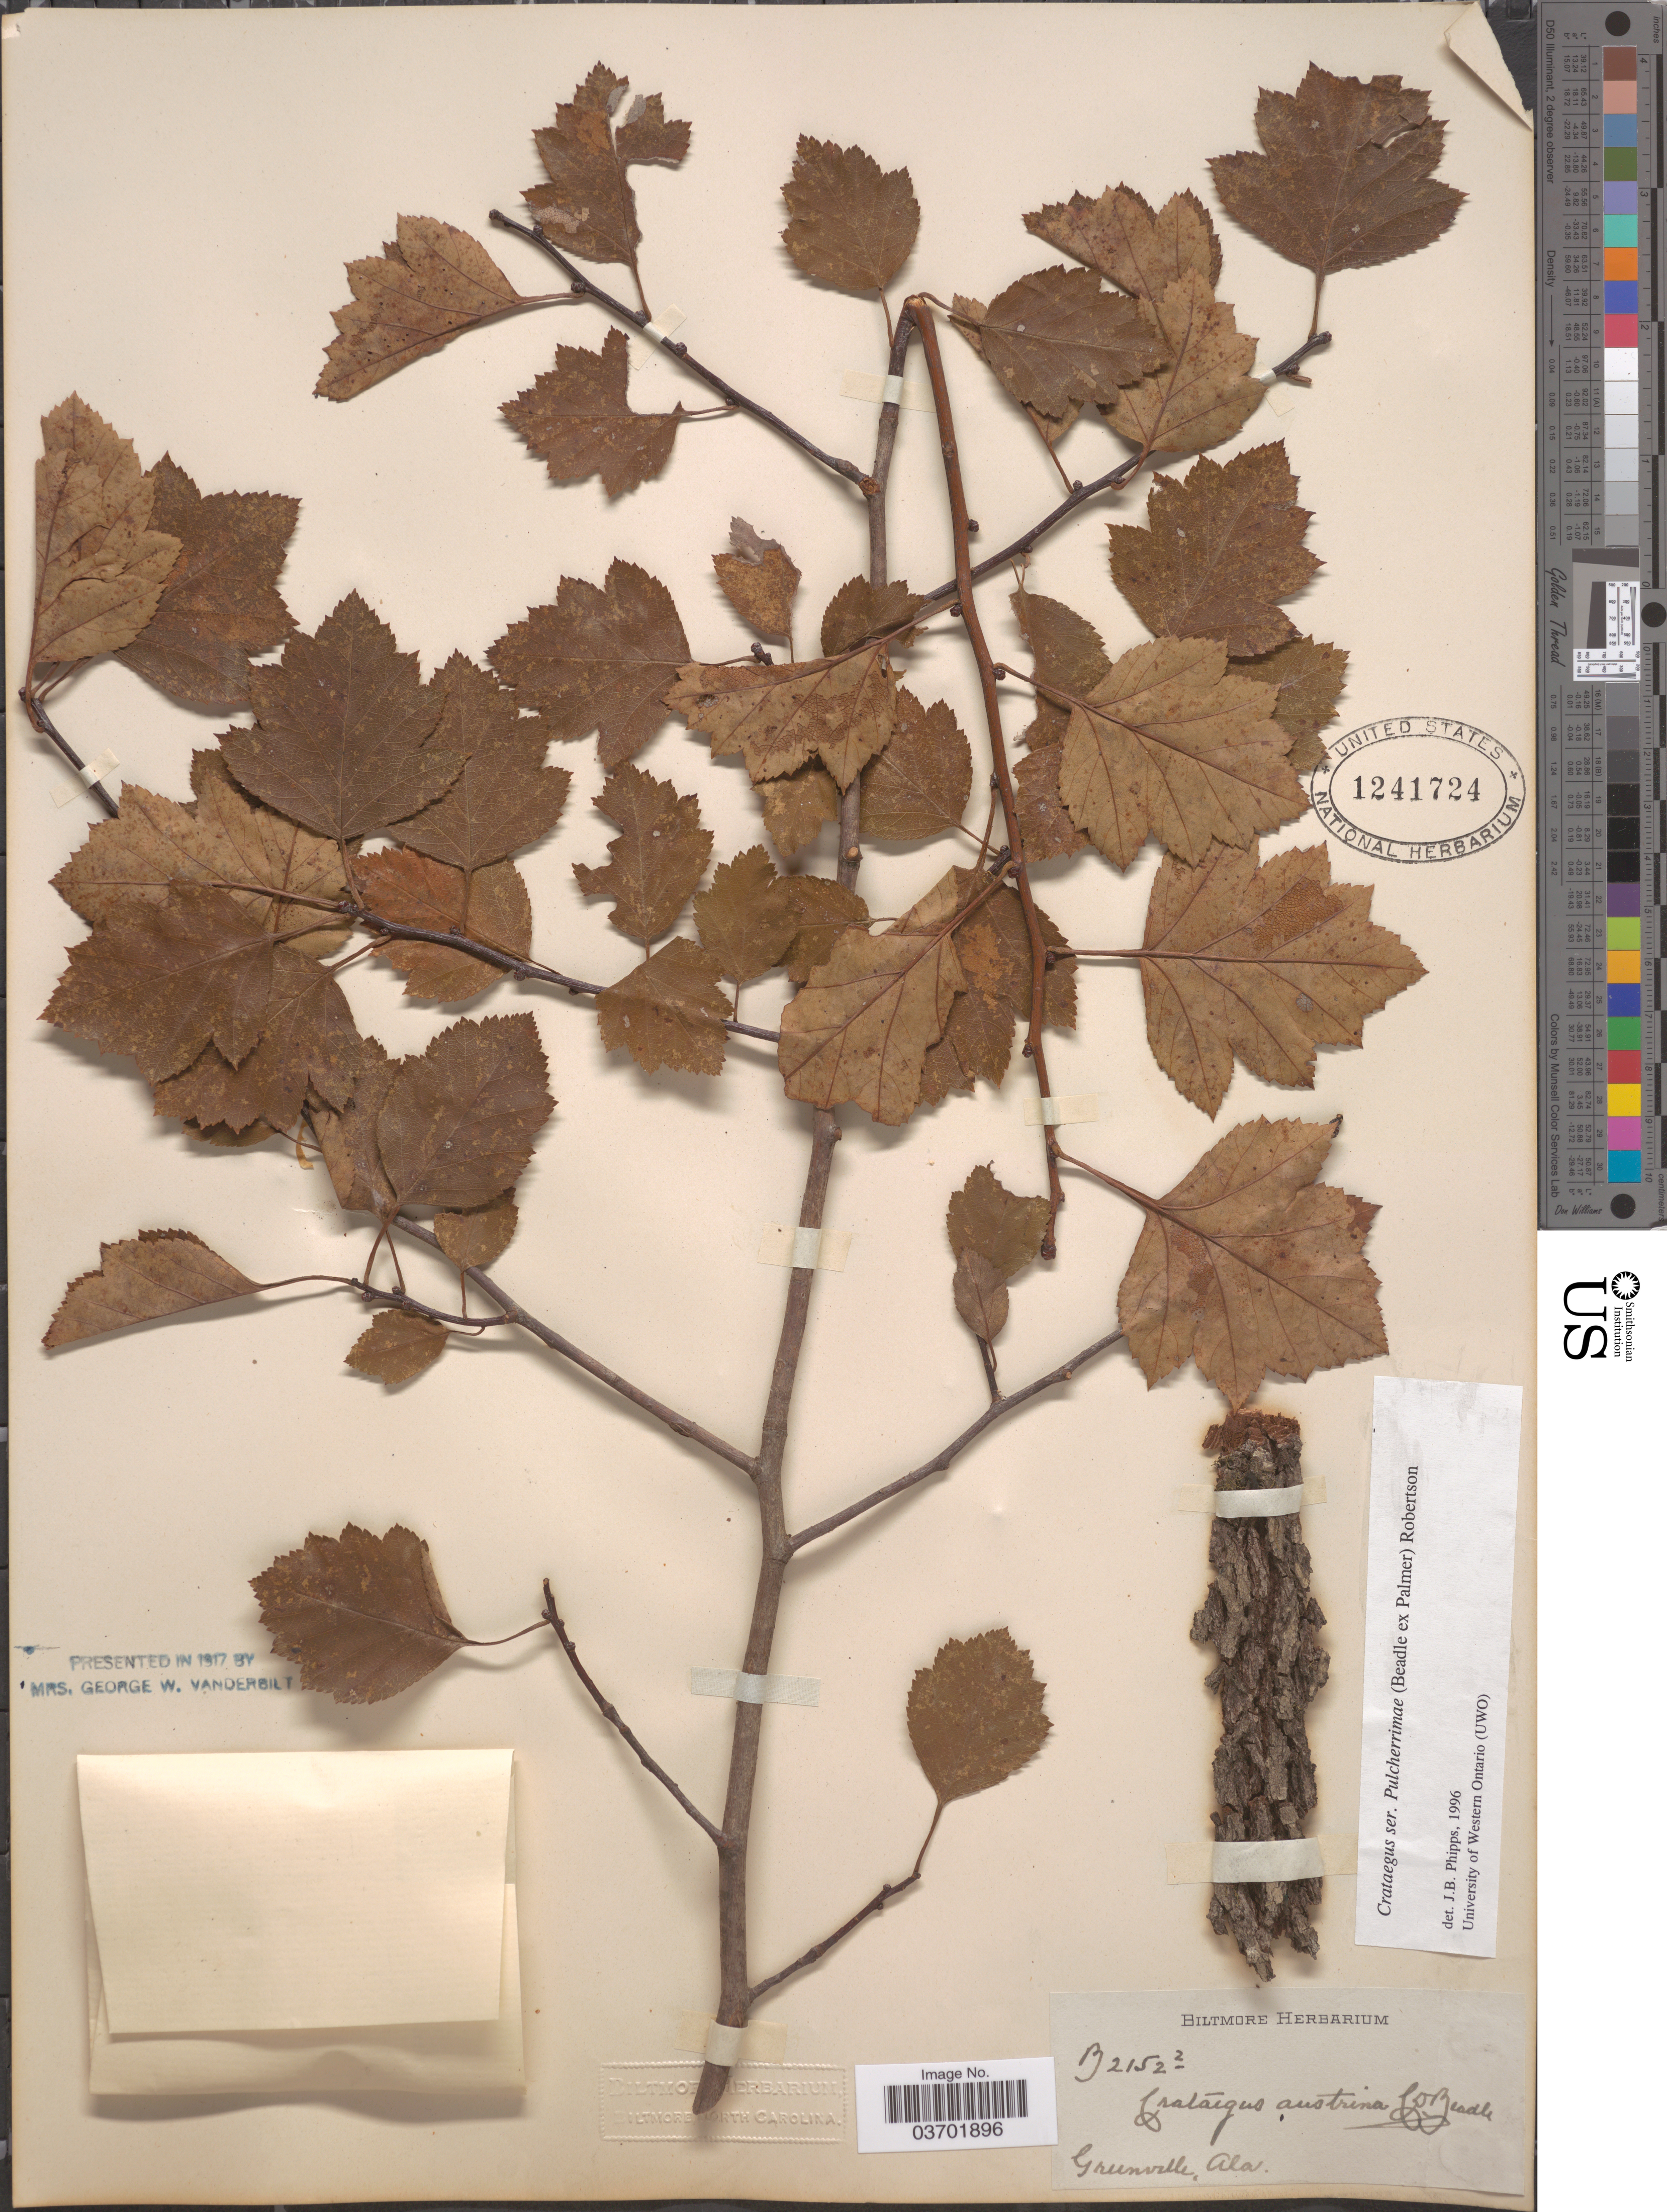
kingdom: Plantae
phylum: Tracheophyta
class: Magnoliopsida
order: Rosales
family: Rosaceae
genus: Crataegus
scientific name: Crataegus tecta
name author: Beadle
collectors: ex herb. Biltmore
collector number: B2152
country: United States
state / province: Alabama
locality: Greenville.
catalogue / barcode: US 1241724